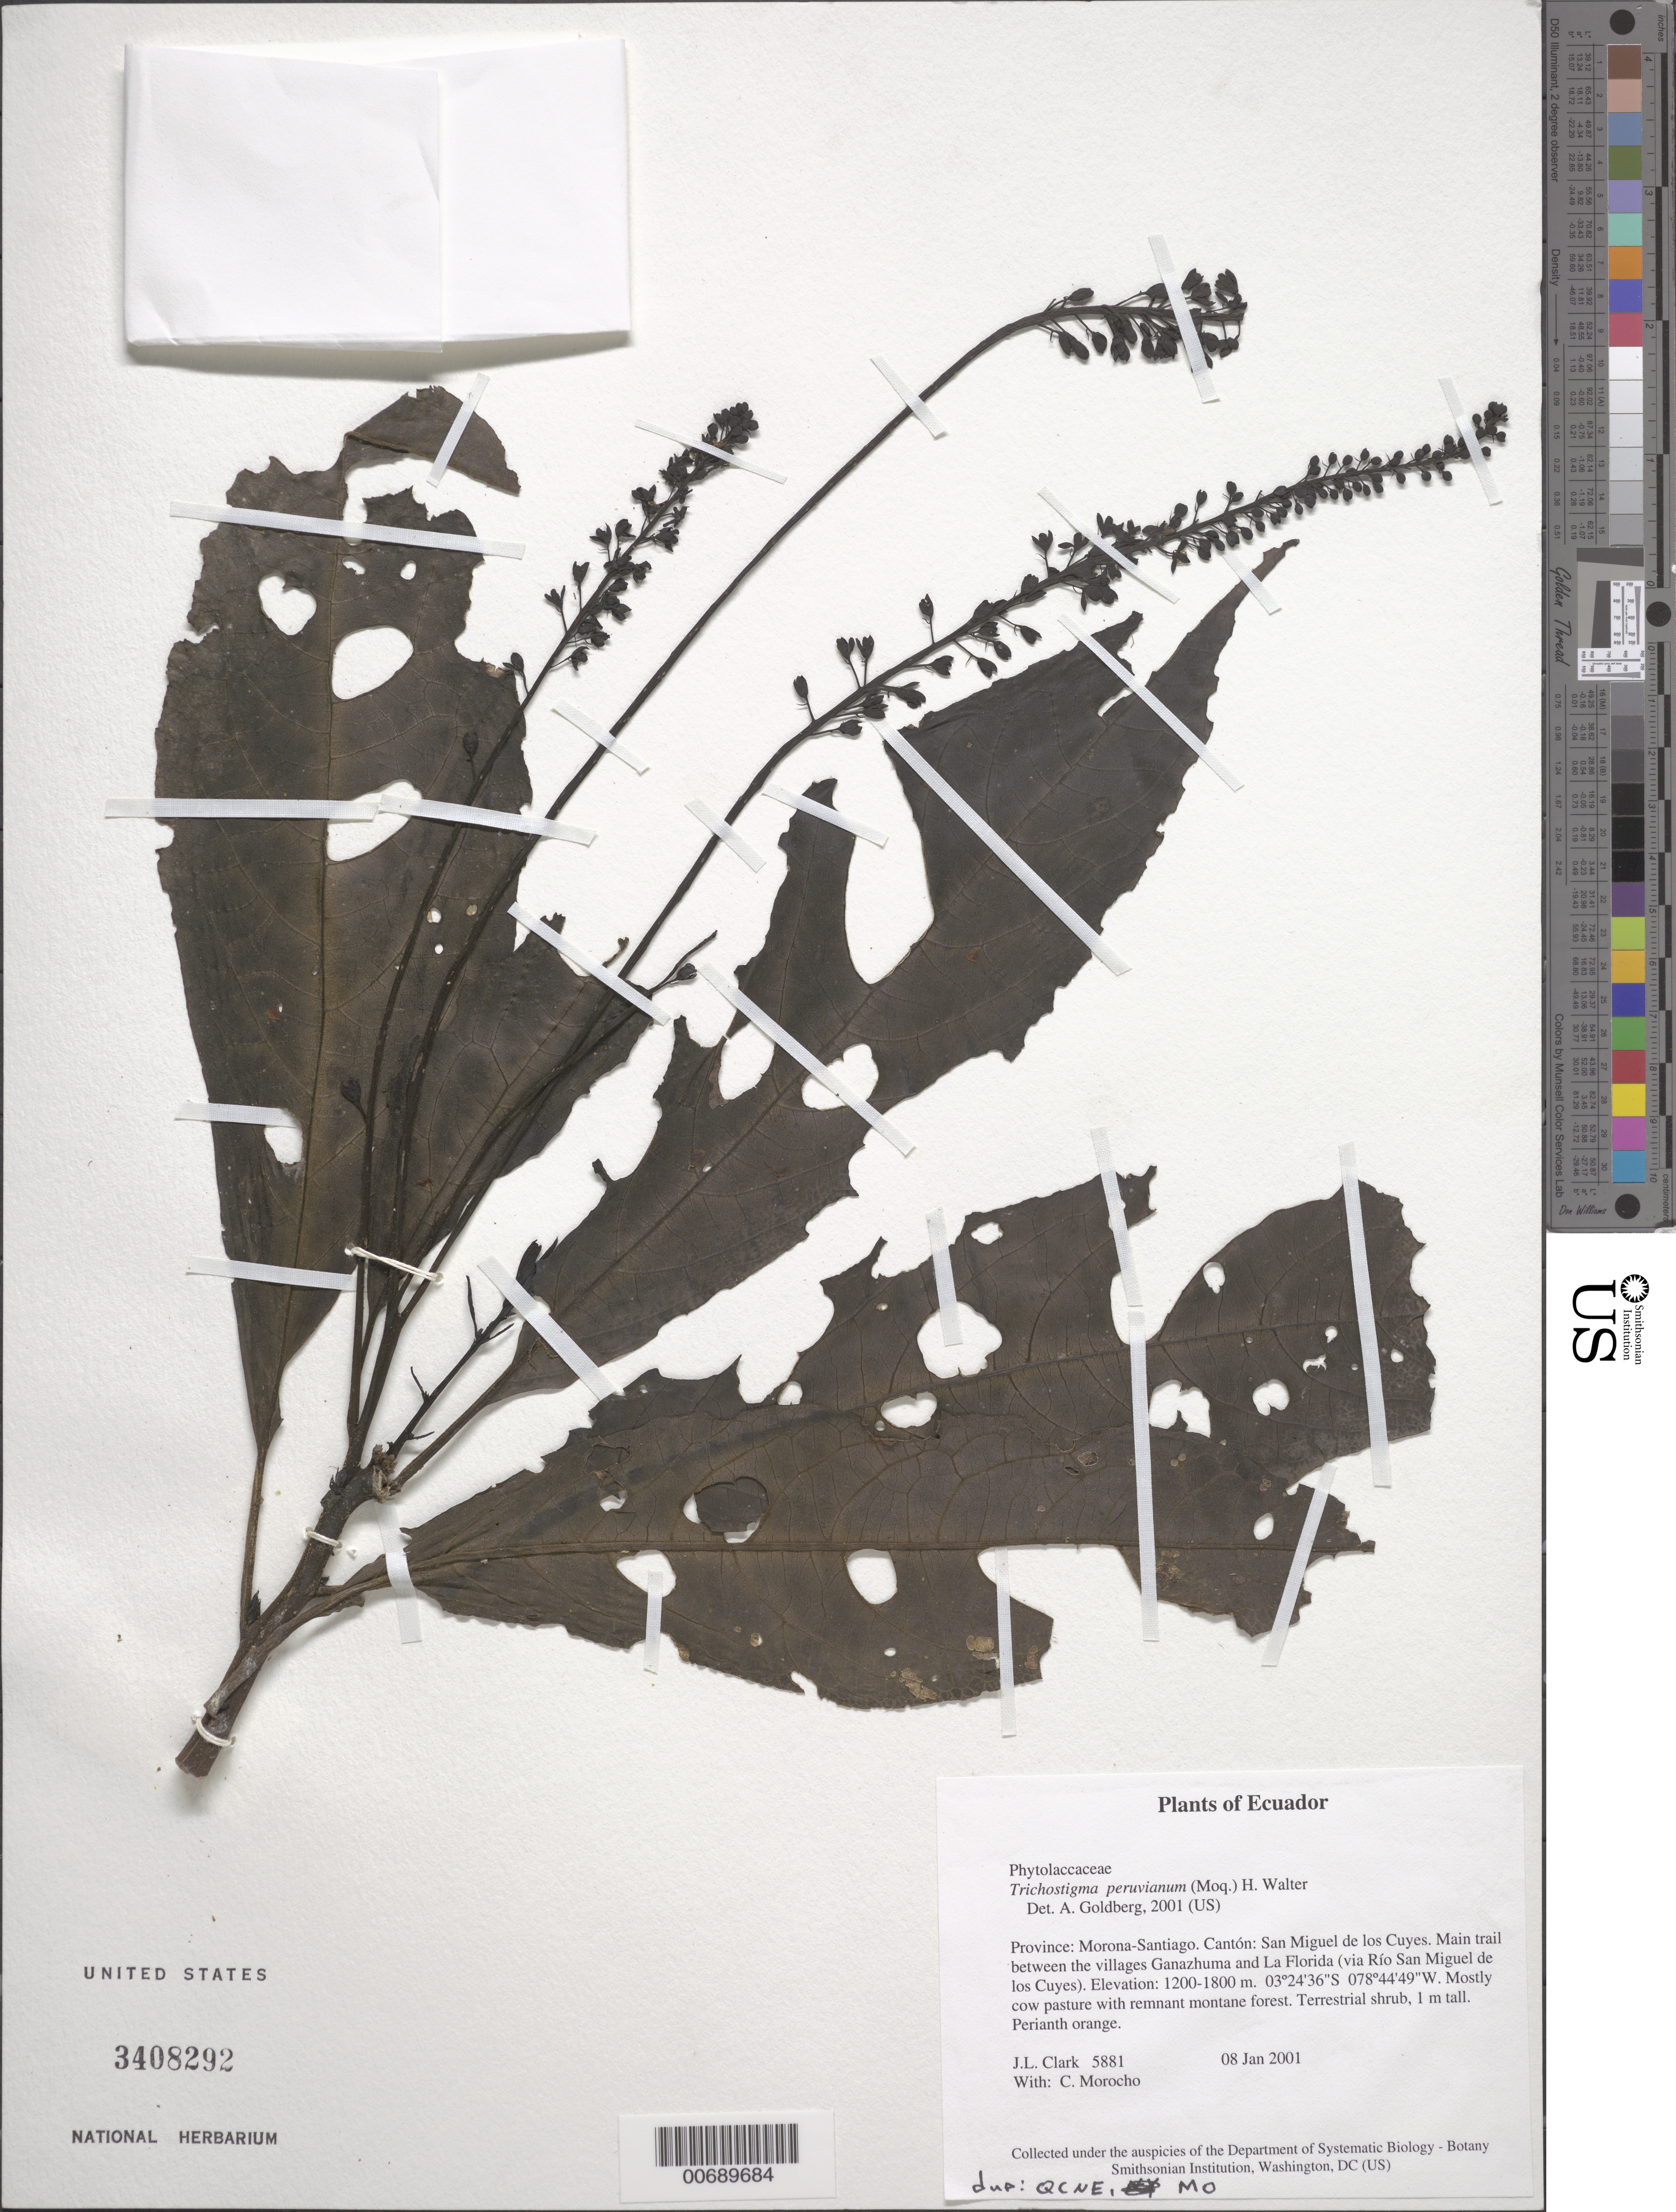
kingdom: Plantae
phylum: Tracheophyta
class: Magnoliopsida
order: Caryophyllales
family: Phytolaccaceae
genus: Trichostigma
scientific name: Trichostigma peruvianum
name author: (Moq.) H. Walter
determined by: Goldberg, Aaron, (US), NMNH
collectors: J. L. Clark & C. Morocho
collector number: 5881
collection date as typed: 08 Jan 2001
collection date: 2001-01-08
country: Ecuador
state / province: Morona-Santiago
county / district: San Miguel de los Cuyes ?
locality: Main Trail between the Villages Ganazhuma and La Florida (via Río Sal Miguel de los Cuyes). [Sal Miguel de Cuyes is listed as a city not a Canton of Morona-Santiago.]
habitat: Mostly cow pasture with remnant montane forest.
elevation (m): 1200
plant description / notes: MO, QCNE, US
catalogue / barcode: US 3408292